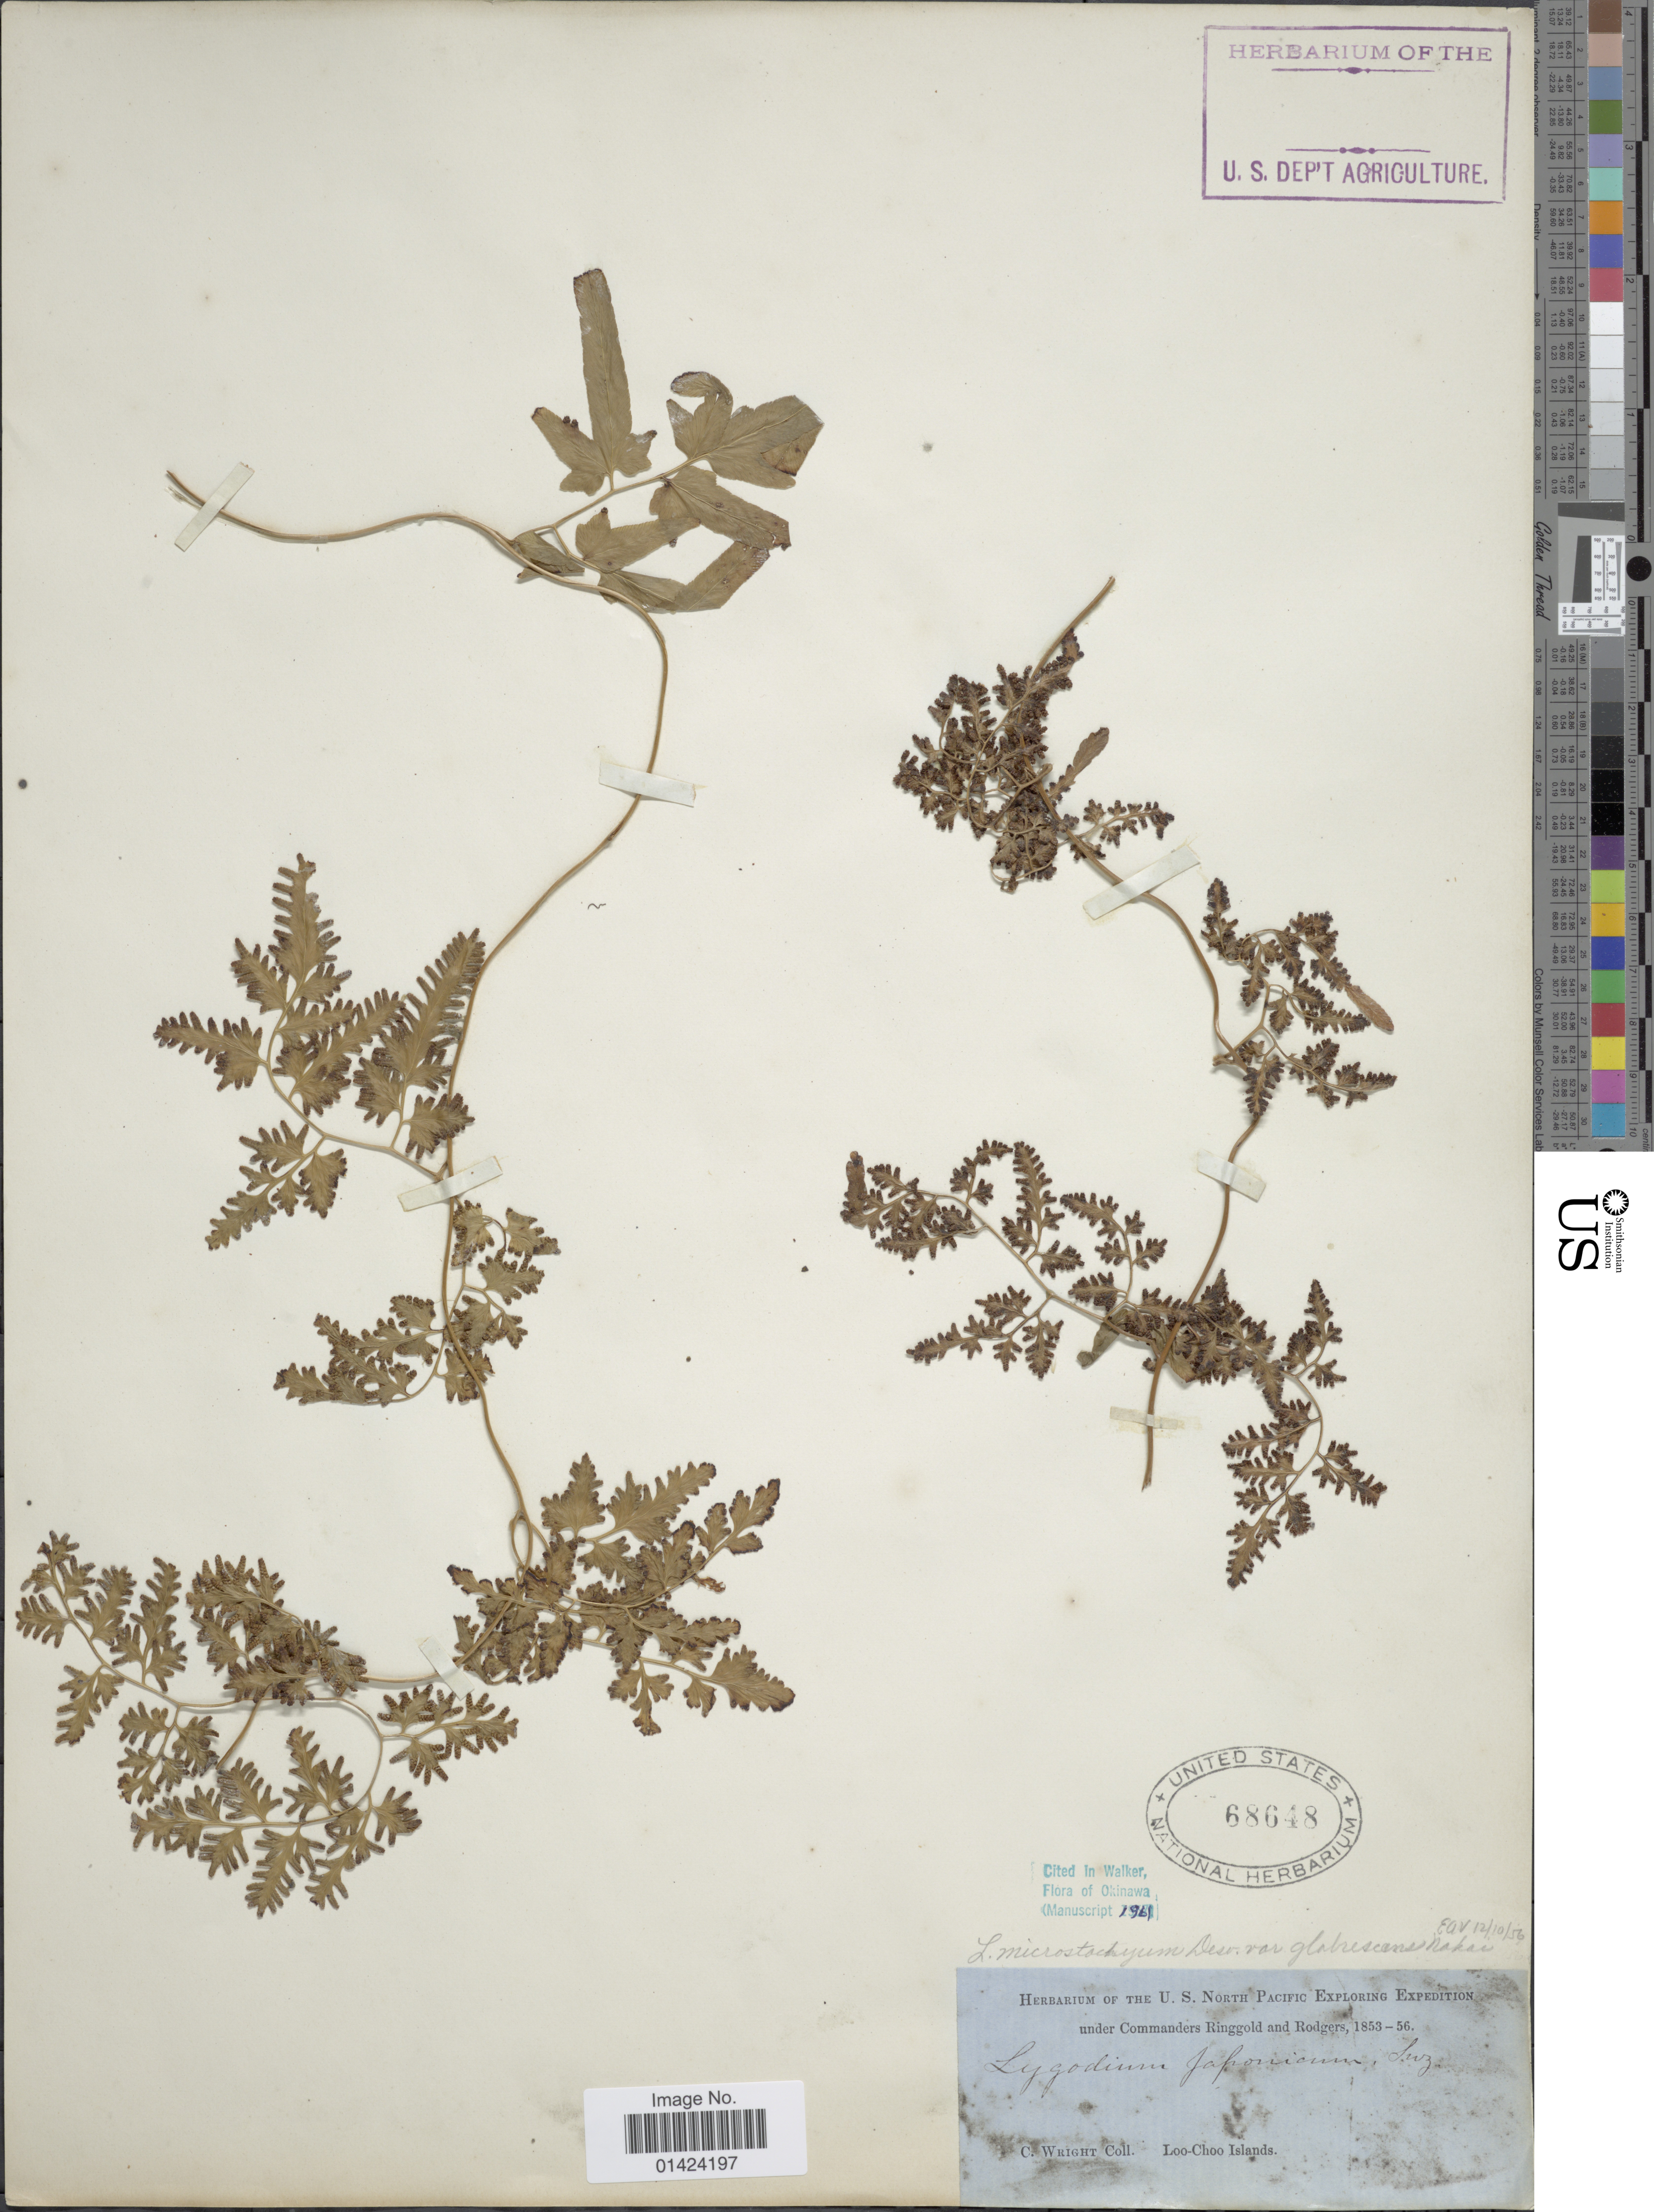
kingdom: Plantae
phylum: Tracheophyta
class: Polypodiopsida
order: Schizaeales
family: Lygodiaceae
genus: Lygodium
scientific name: Lygodium japonicum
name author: (Thunb.) Sw.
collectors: C. Wright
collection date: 1853/1856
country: Japan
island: Ryukyu Islands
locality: Loo-Choo Islands.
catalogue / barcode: US 68648